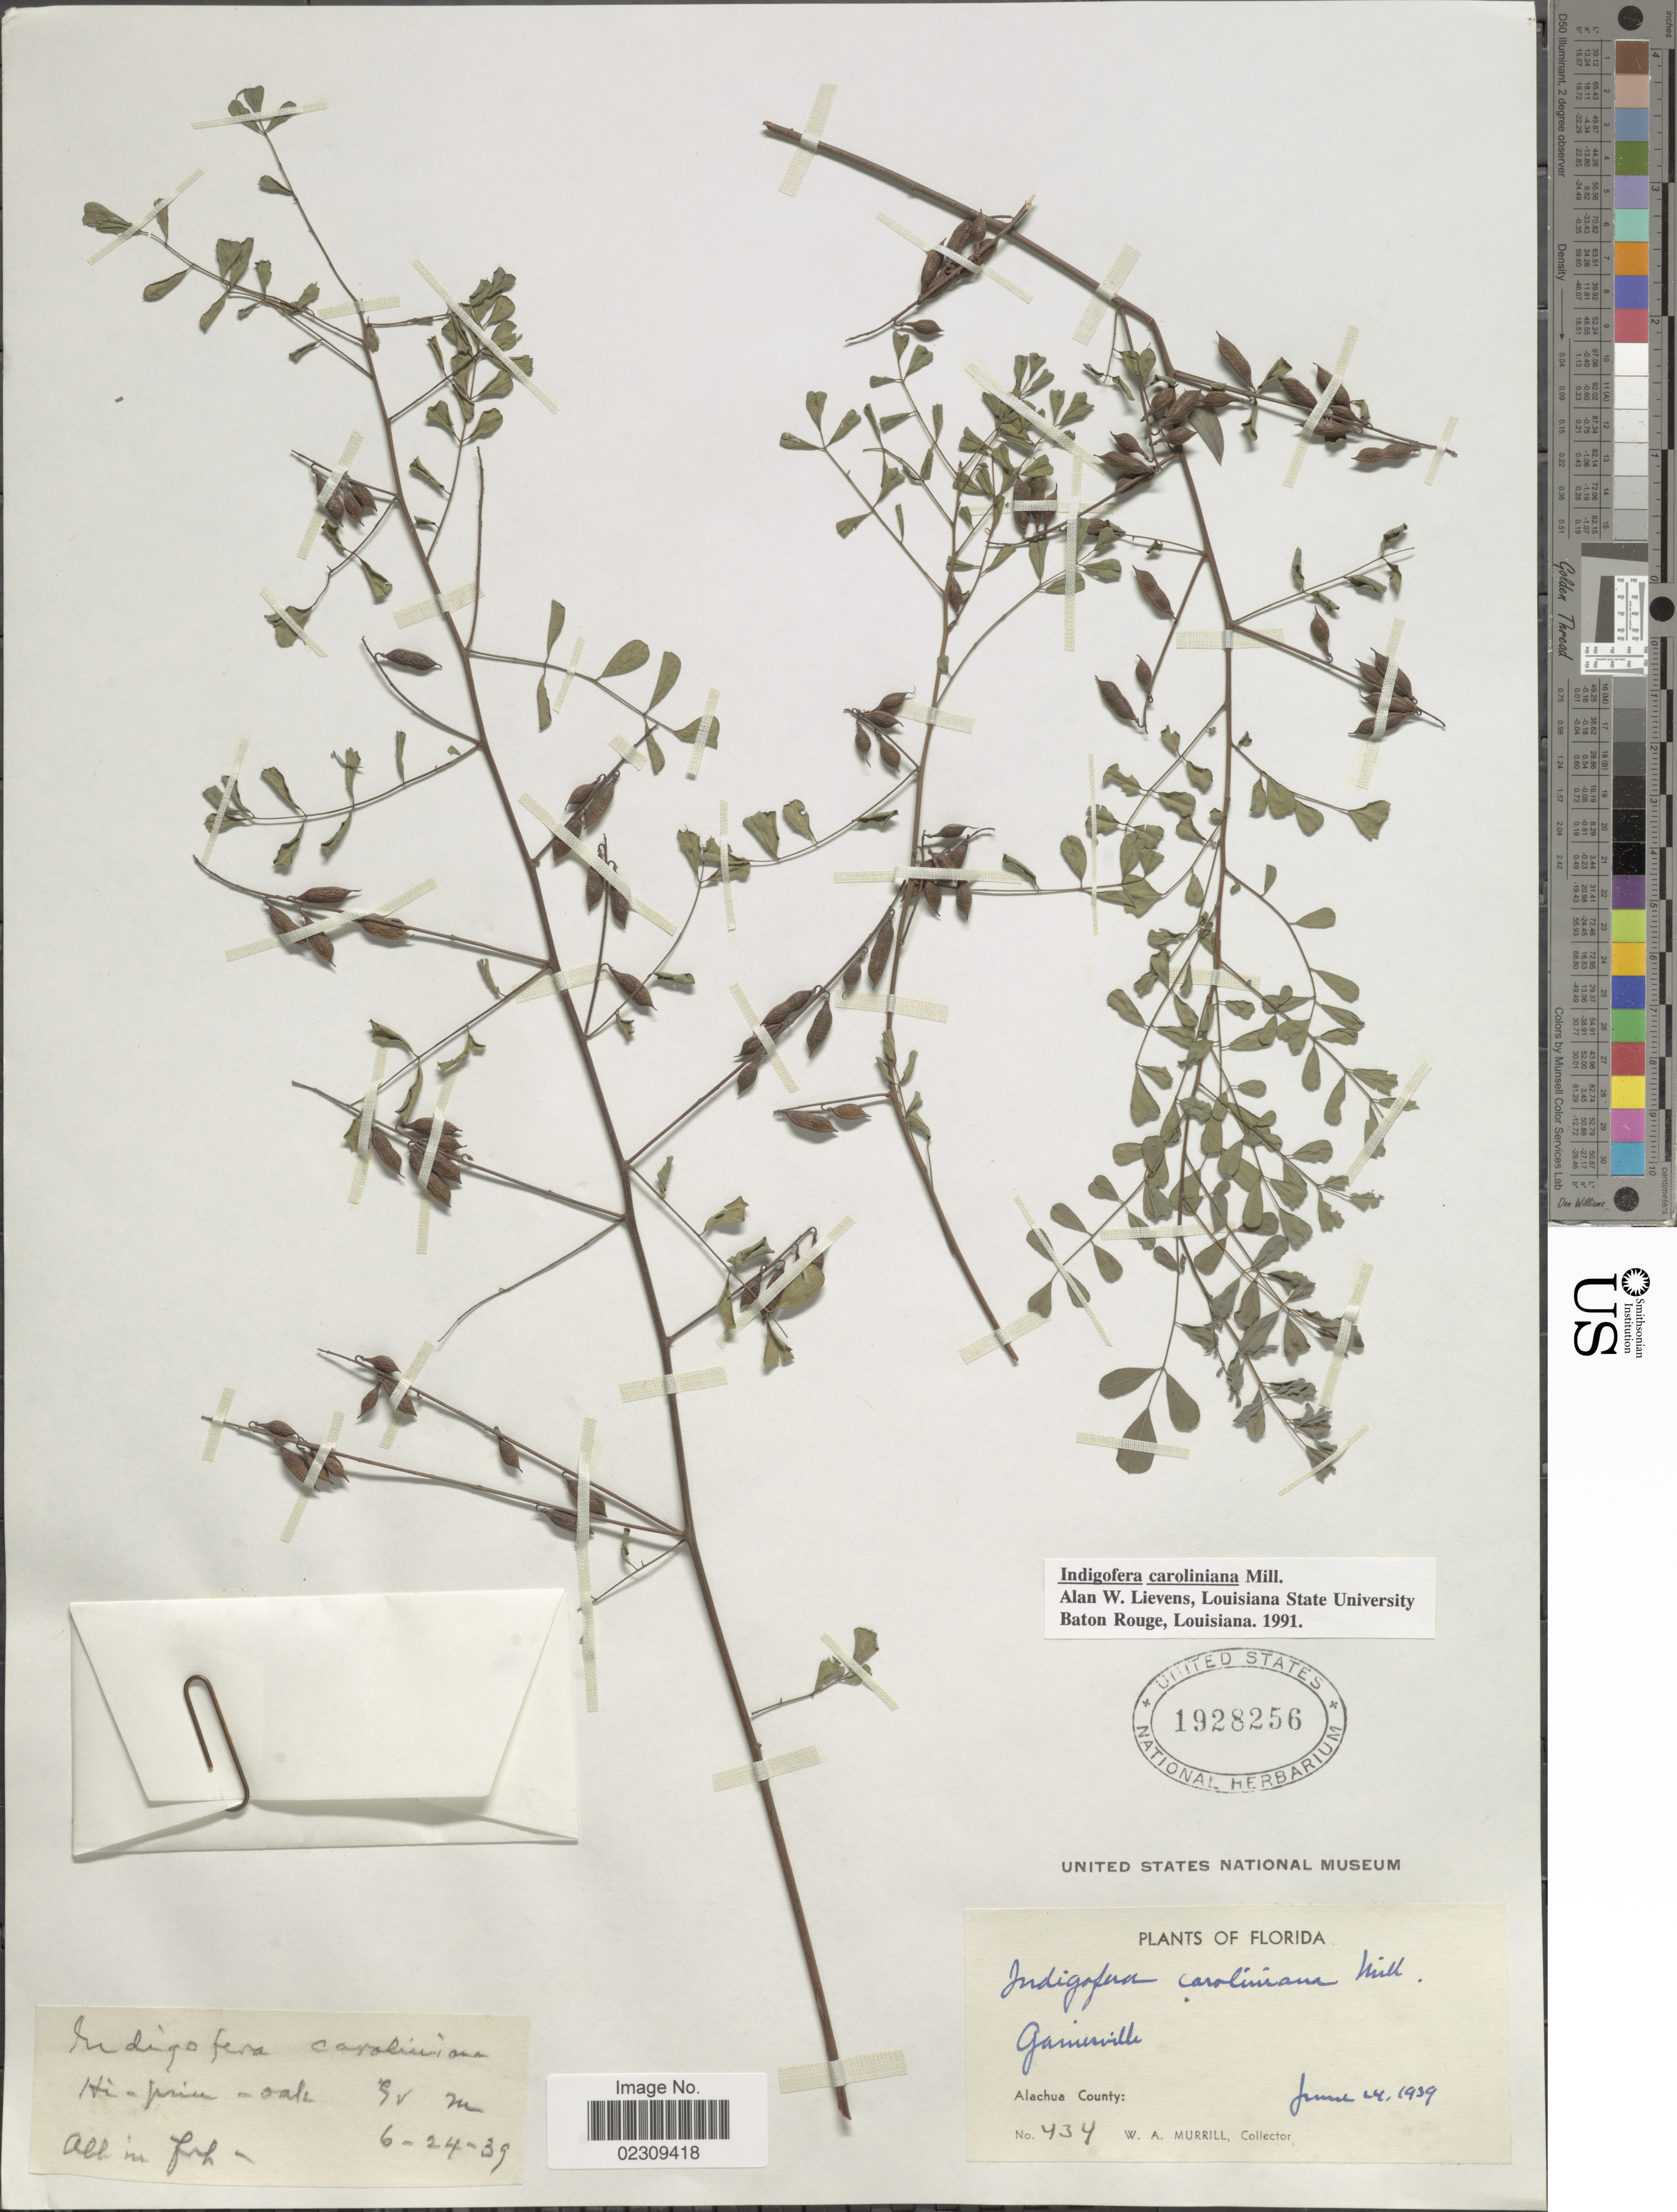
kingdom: Plantae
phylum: Tracheophyta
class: Magnoliopsida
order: Fabales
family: Fabaceae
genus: Indigofera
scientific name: Indigofera caroliniana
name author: Mill.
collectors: W. A. Murrill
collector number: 434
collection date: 1939-06-14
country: United States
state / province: Florida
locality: Gainesville, Alachua County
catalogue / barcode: US 1928256